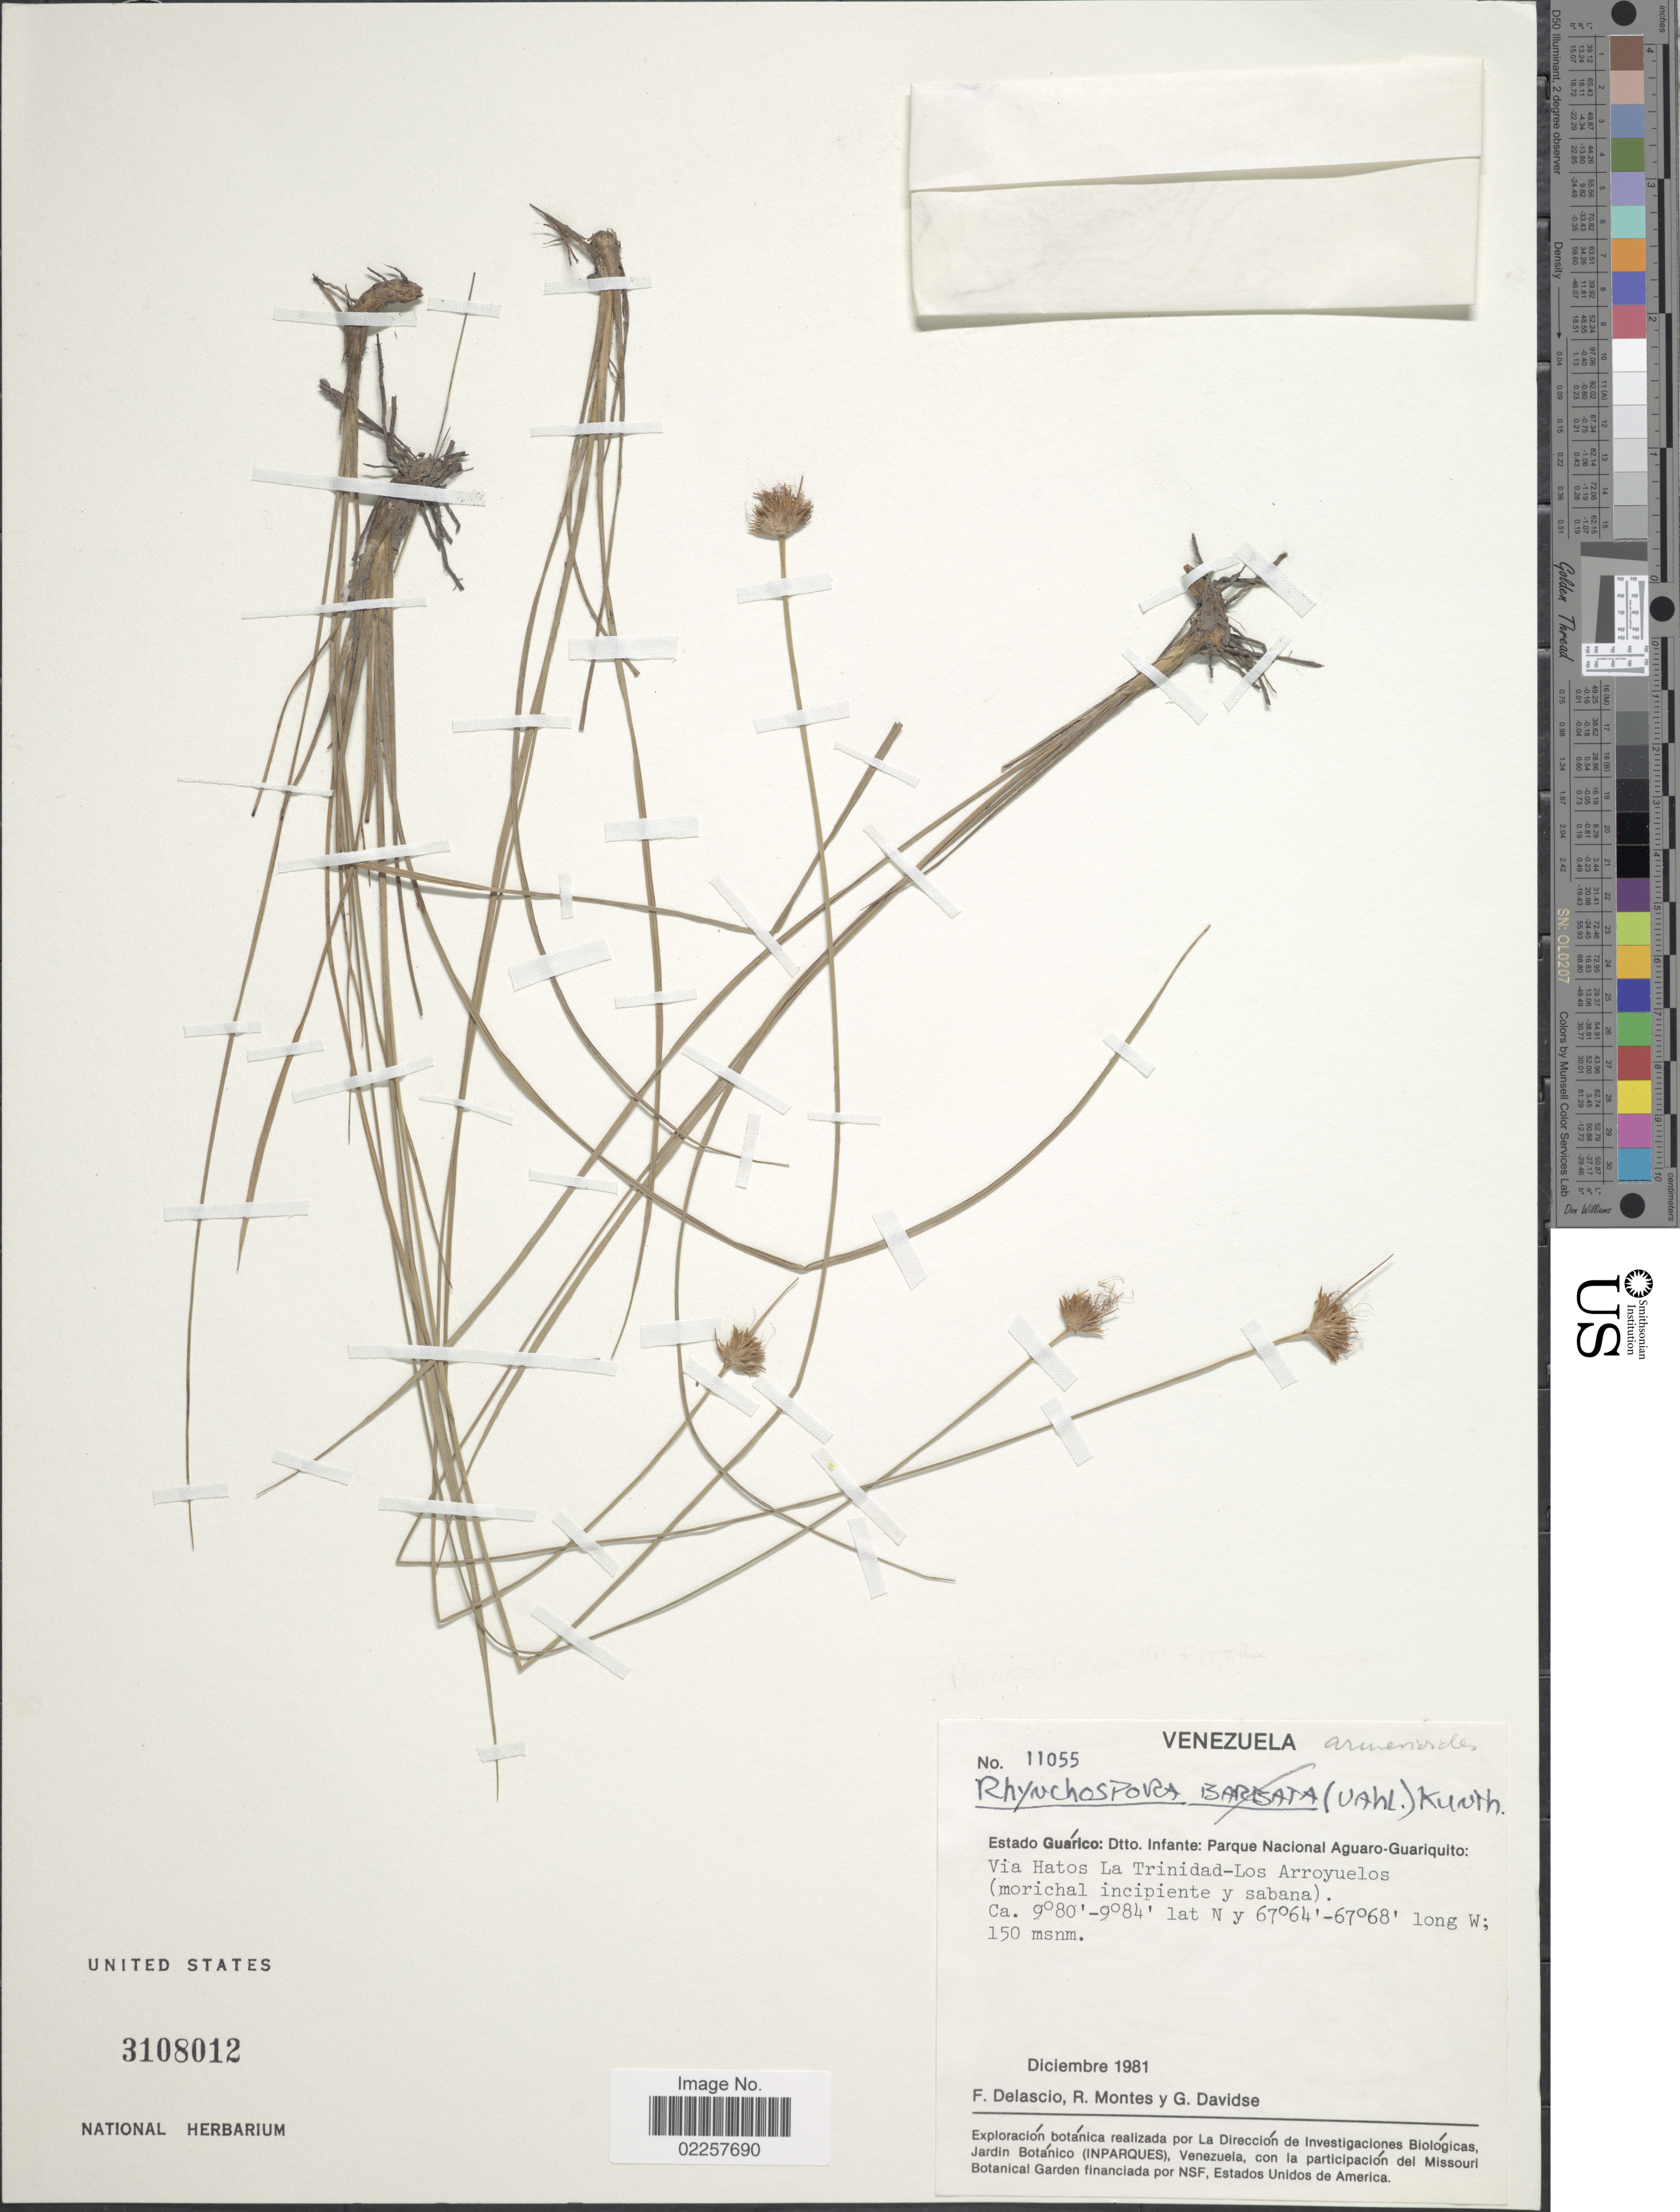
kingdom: Plantae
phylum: Tracheophyta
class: Liliopsida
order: Poales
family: Cyperaceae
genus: Rhynchospora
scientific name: Rhynchospora hirta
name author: (Nees) Boeckeler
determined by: Alves, K.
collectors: F. Delascio C., R. Montes & G. Davidse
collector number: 11055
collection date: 1981-12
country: Venezuela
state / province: Guárico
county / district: Leonardo Infante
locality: Dtto. Infante: Parque Nacional Aguaro-Guariquito: Via Hatos La Trinidad-Los Arroyuelos (morichal incipiente y sabana)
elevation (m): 150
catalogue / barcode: US 3108012